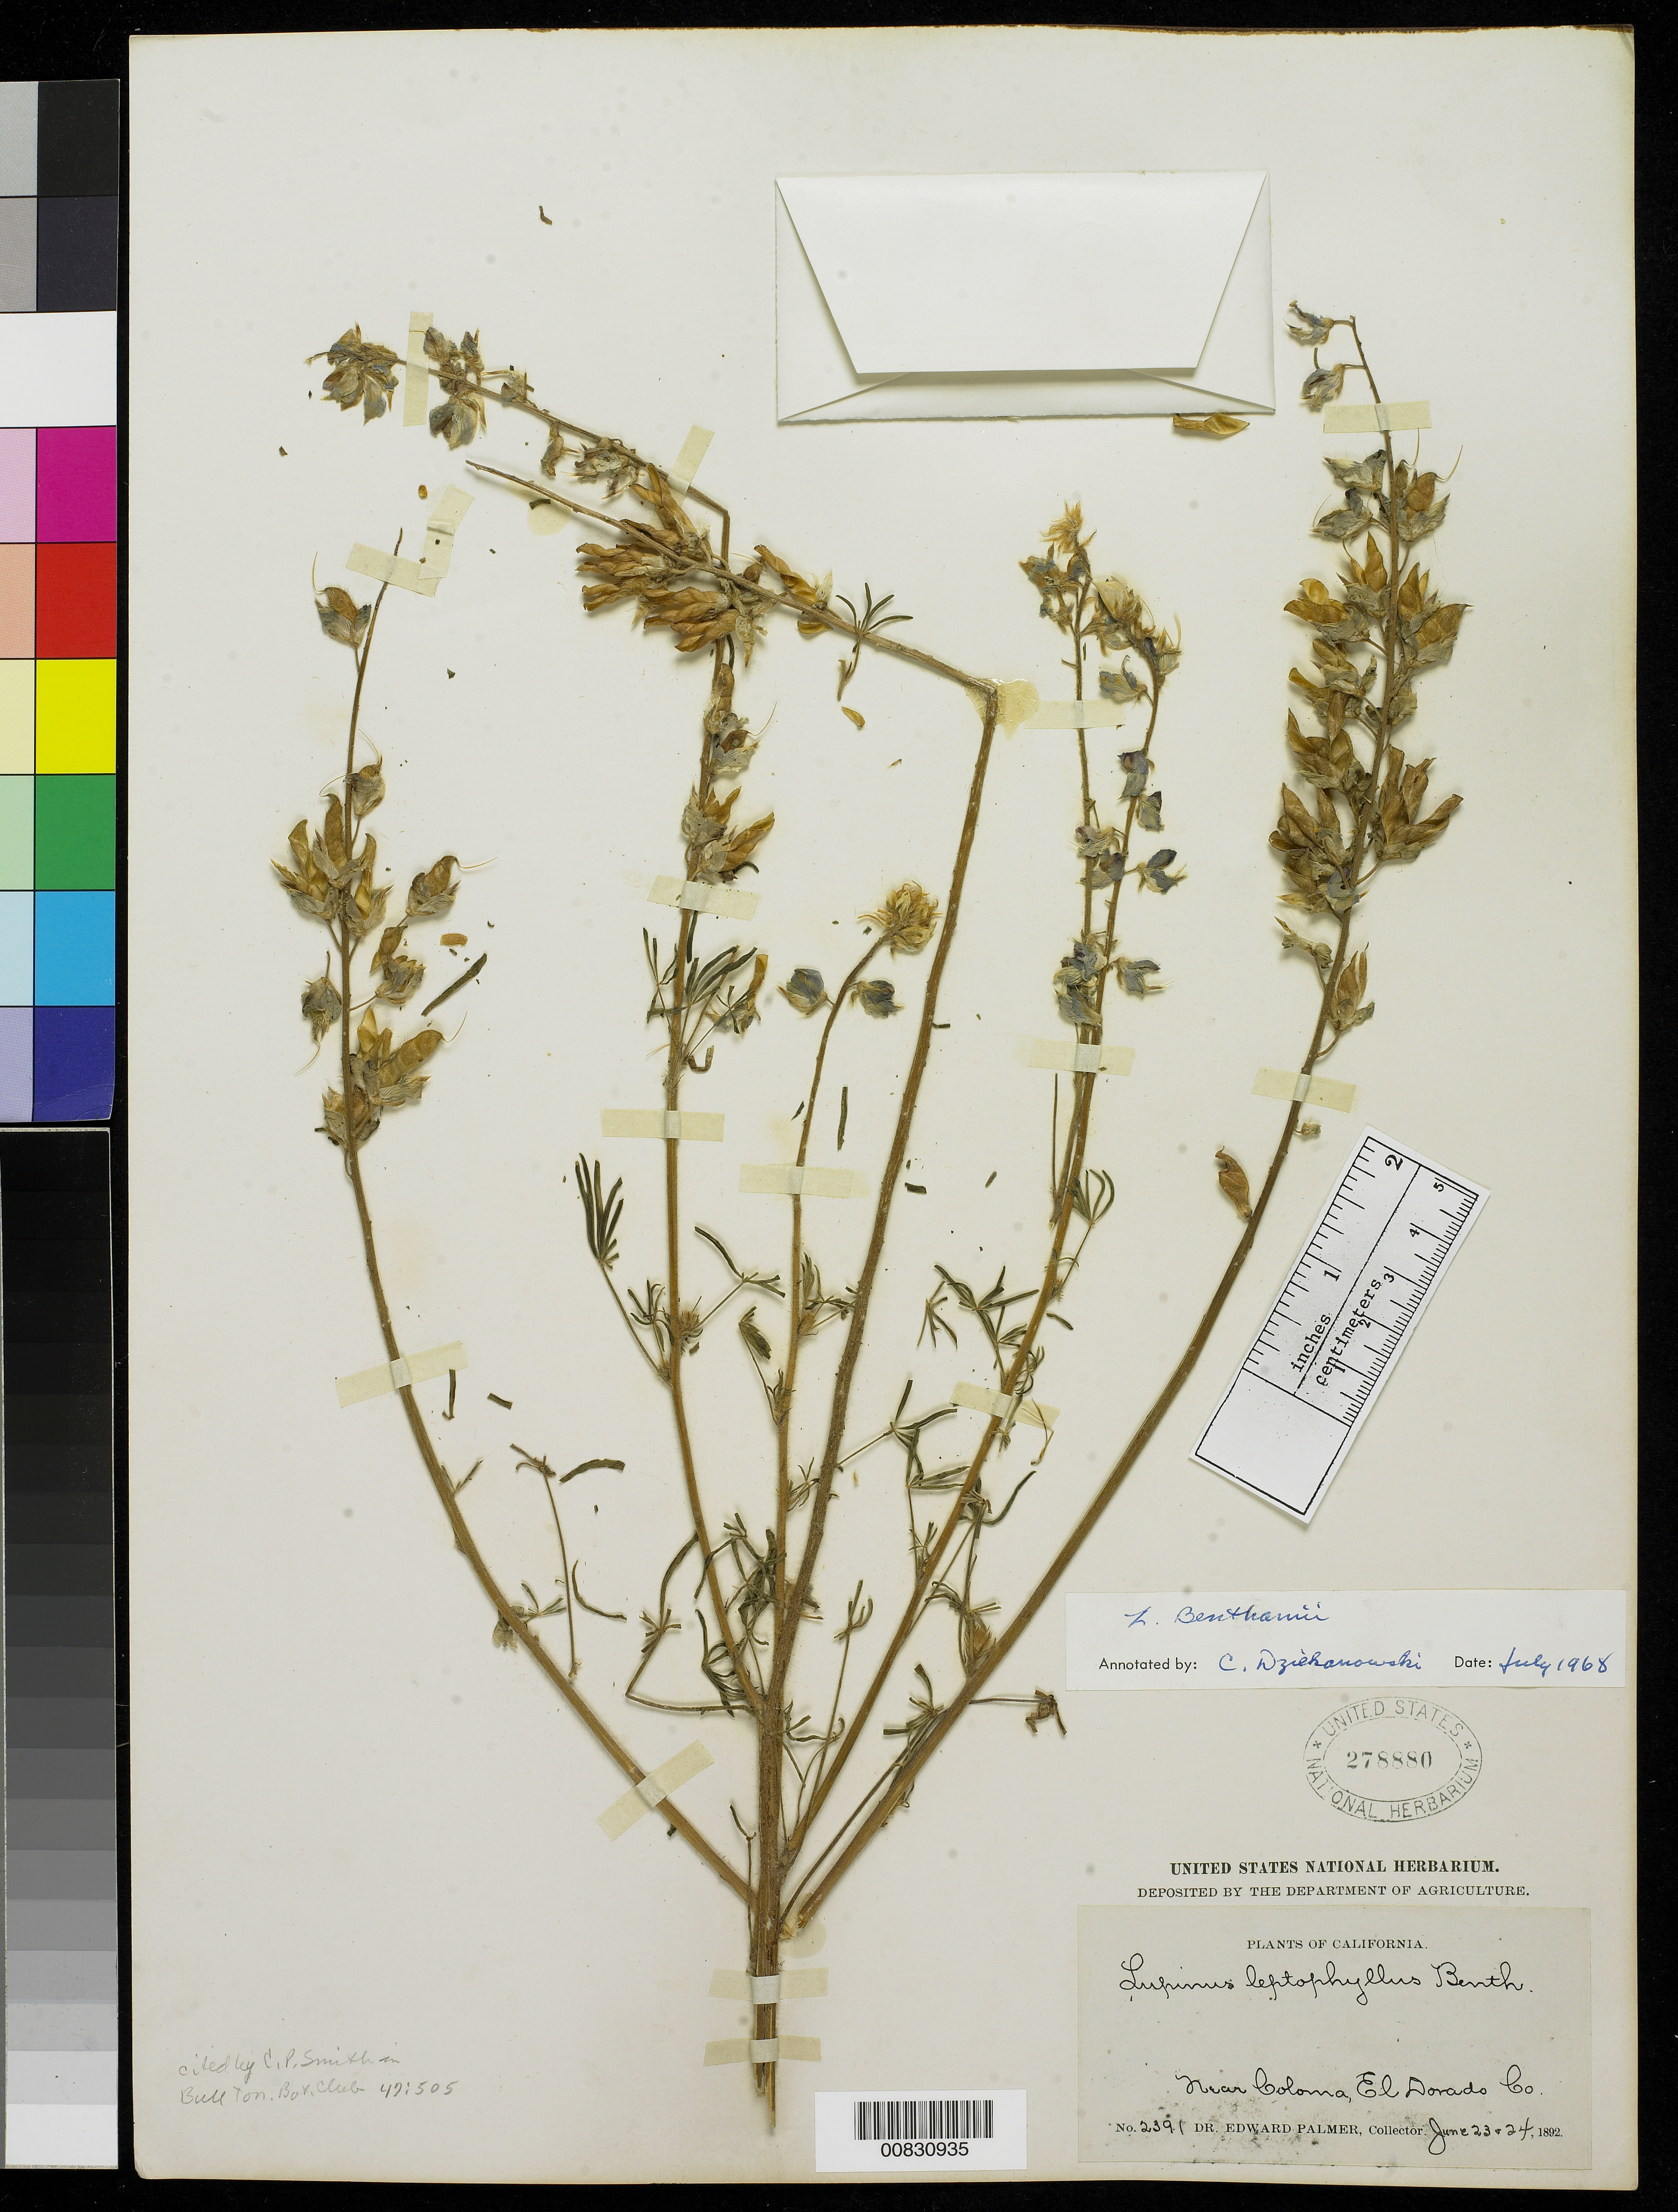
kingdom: Plantae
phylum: Tracheophyta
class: Magnoliopsida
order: Fabales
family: Fabaceae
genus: Lupinus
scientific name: Lupinus benthamii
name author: A. Heller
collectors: E. Palmer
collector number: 2391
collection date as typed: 23 Jun 1892 to 24 Jun 1892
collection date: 1892-06-23/1892-06-24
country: United States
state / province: California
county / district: El Dorado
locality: Near Coloma, Eldorado County, California.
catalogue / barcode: US 278880